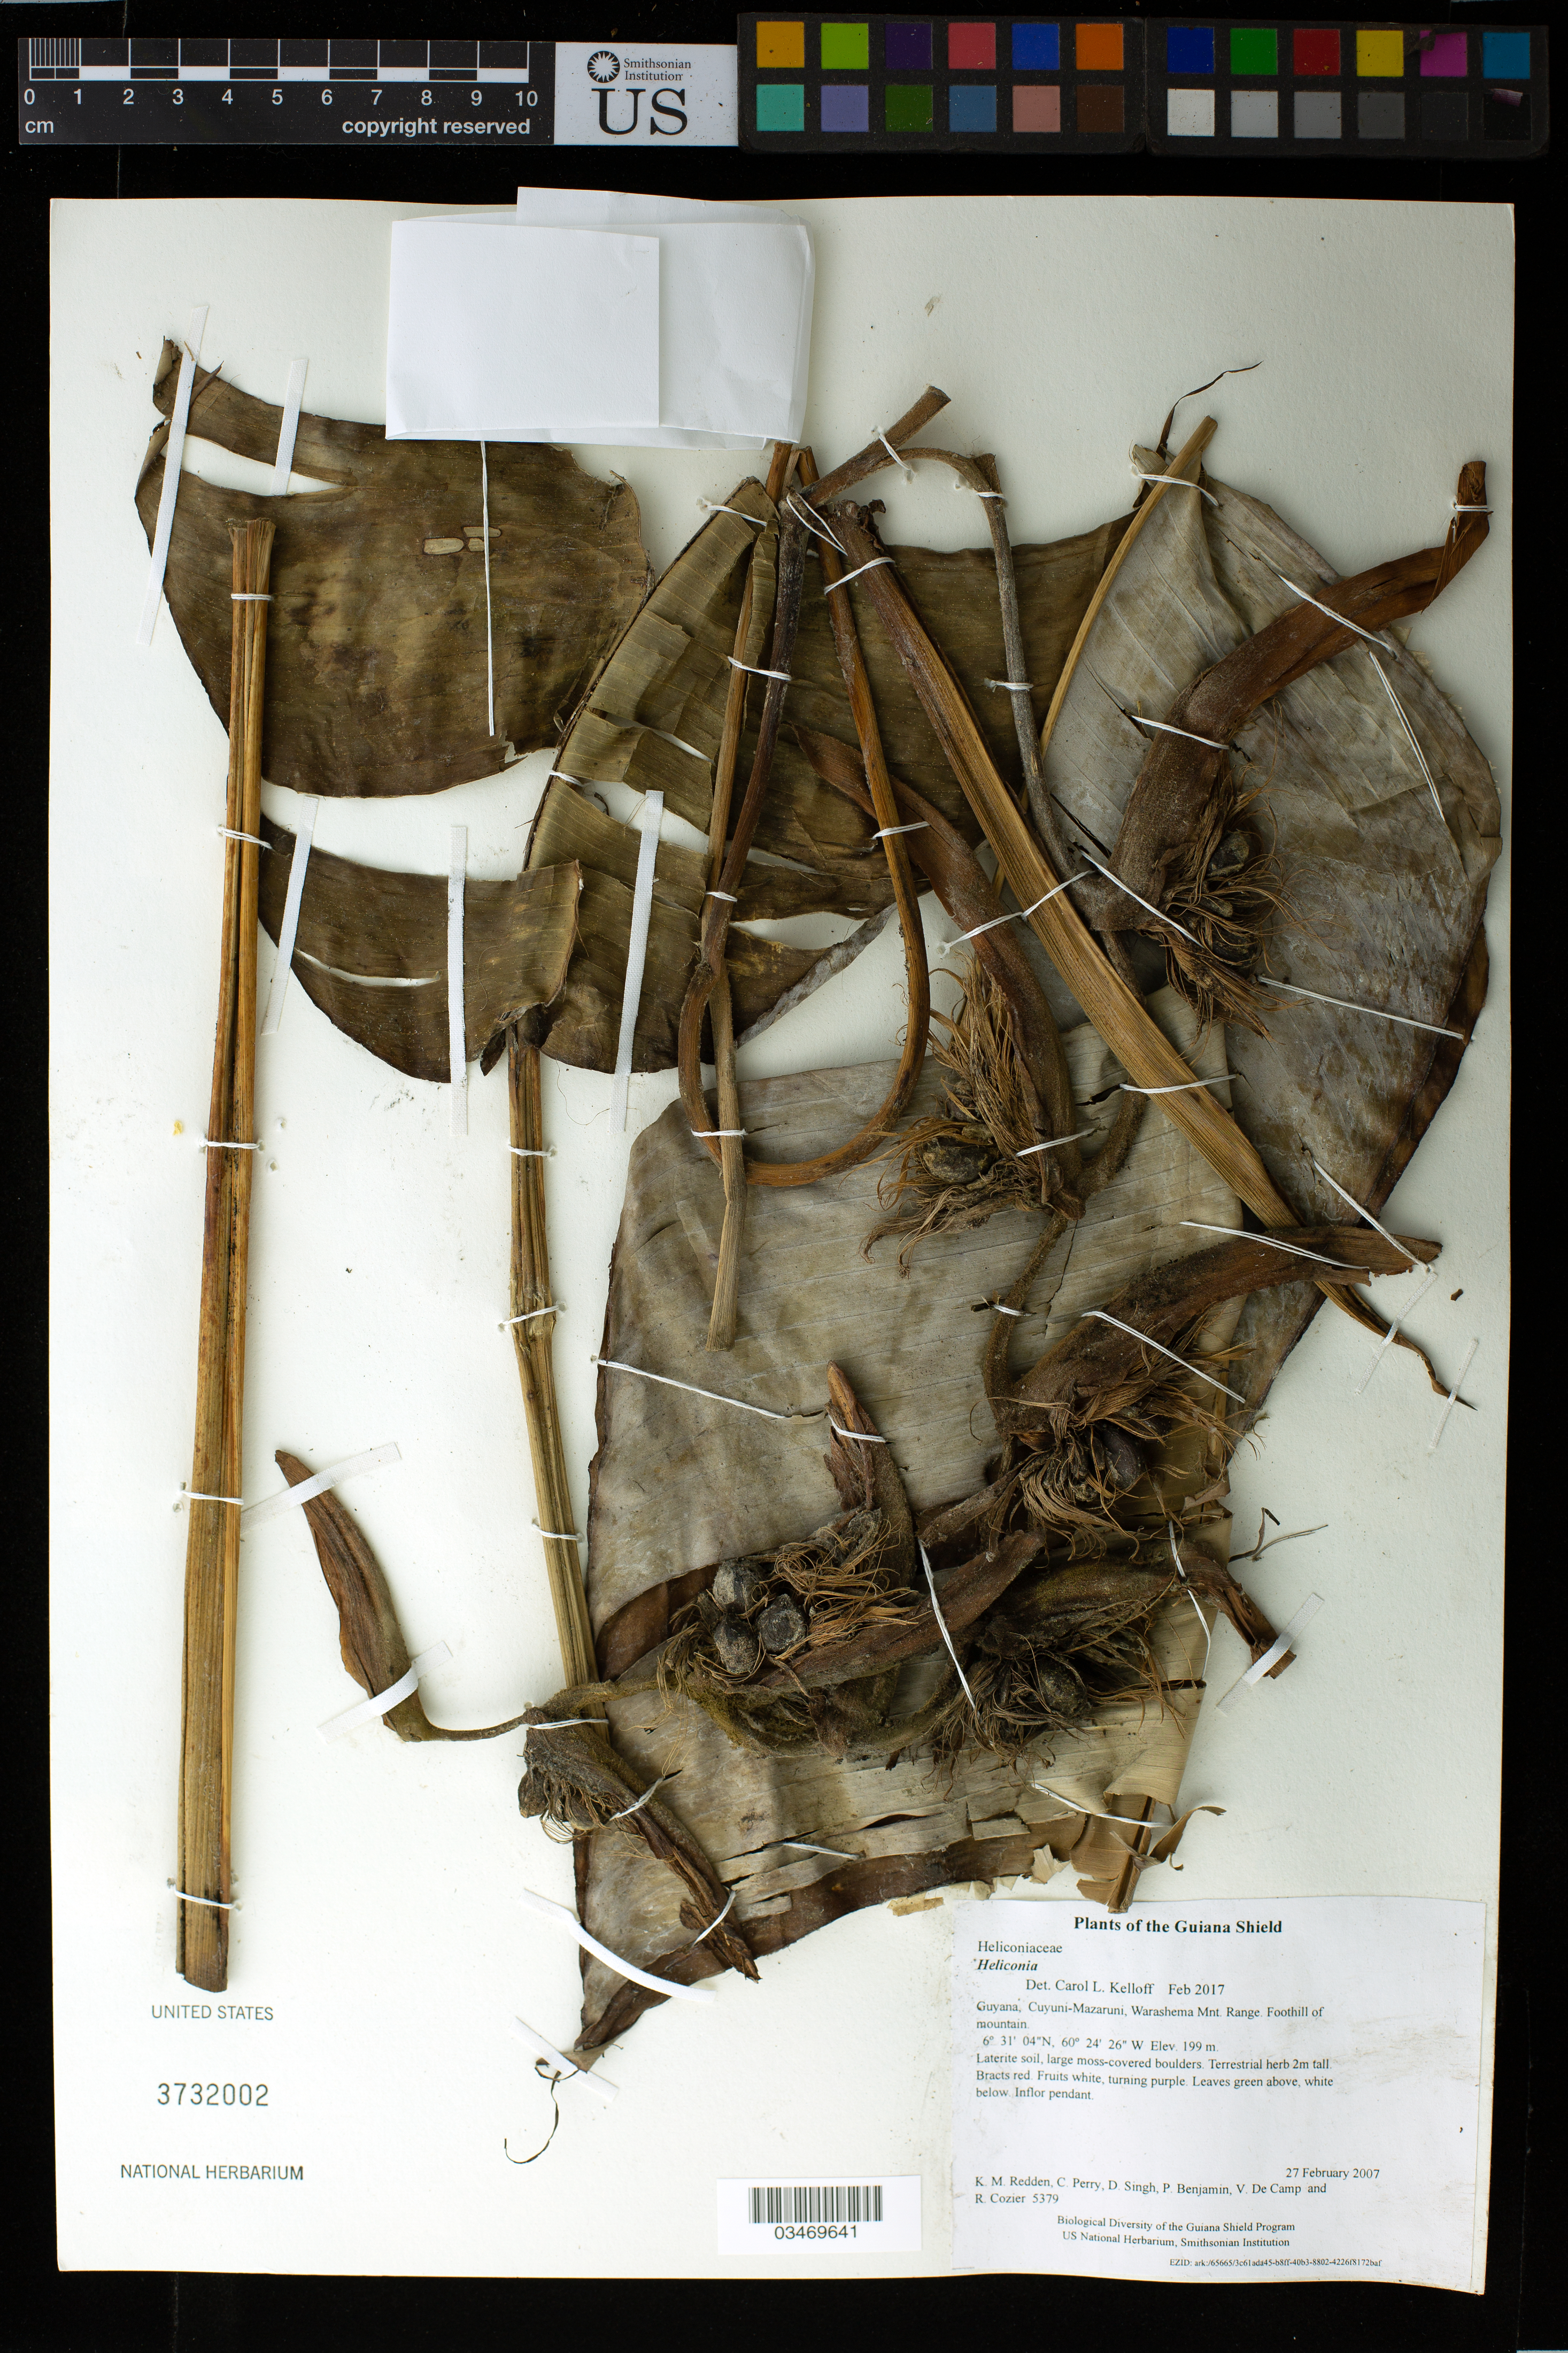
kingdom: Plantae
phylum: Tracheophyta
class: Liliopsida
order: Zingiberales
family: Heliconiaceae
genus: Heliconia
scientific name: Heliconia sp.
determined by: Kelloff, Carol L.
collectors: K. M. Redden, C. Perry, D. Singh, P. Benjamin, V. De Camp & R. Cozier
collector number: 5379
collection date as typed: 27 February 2007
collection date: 2007-02-27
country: Guyana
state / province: Cuyuni-Mazaruni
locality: Warashema Mnt. Range. Foothill of mountain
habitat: Laterite soil, large moss-covered boulders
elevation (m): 199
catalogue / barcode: US 3732002